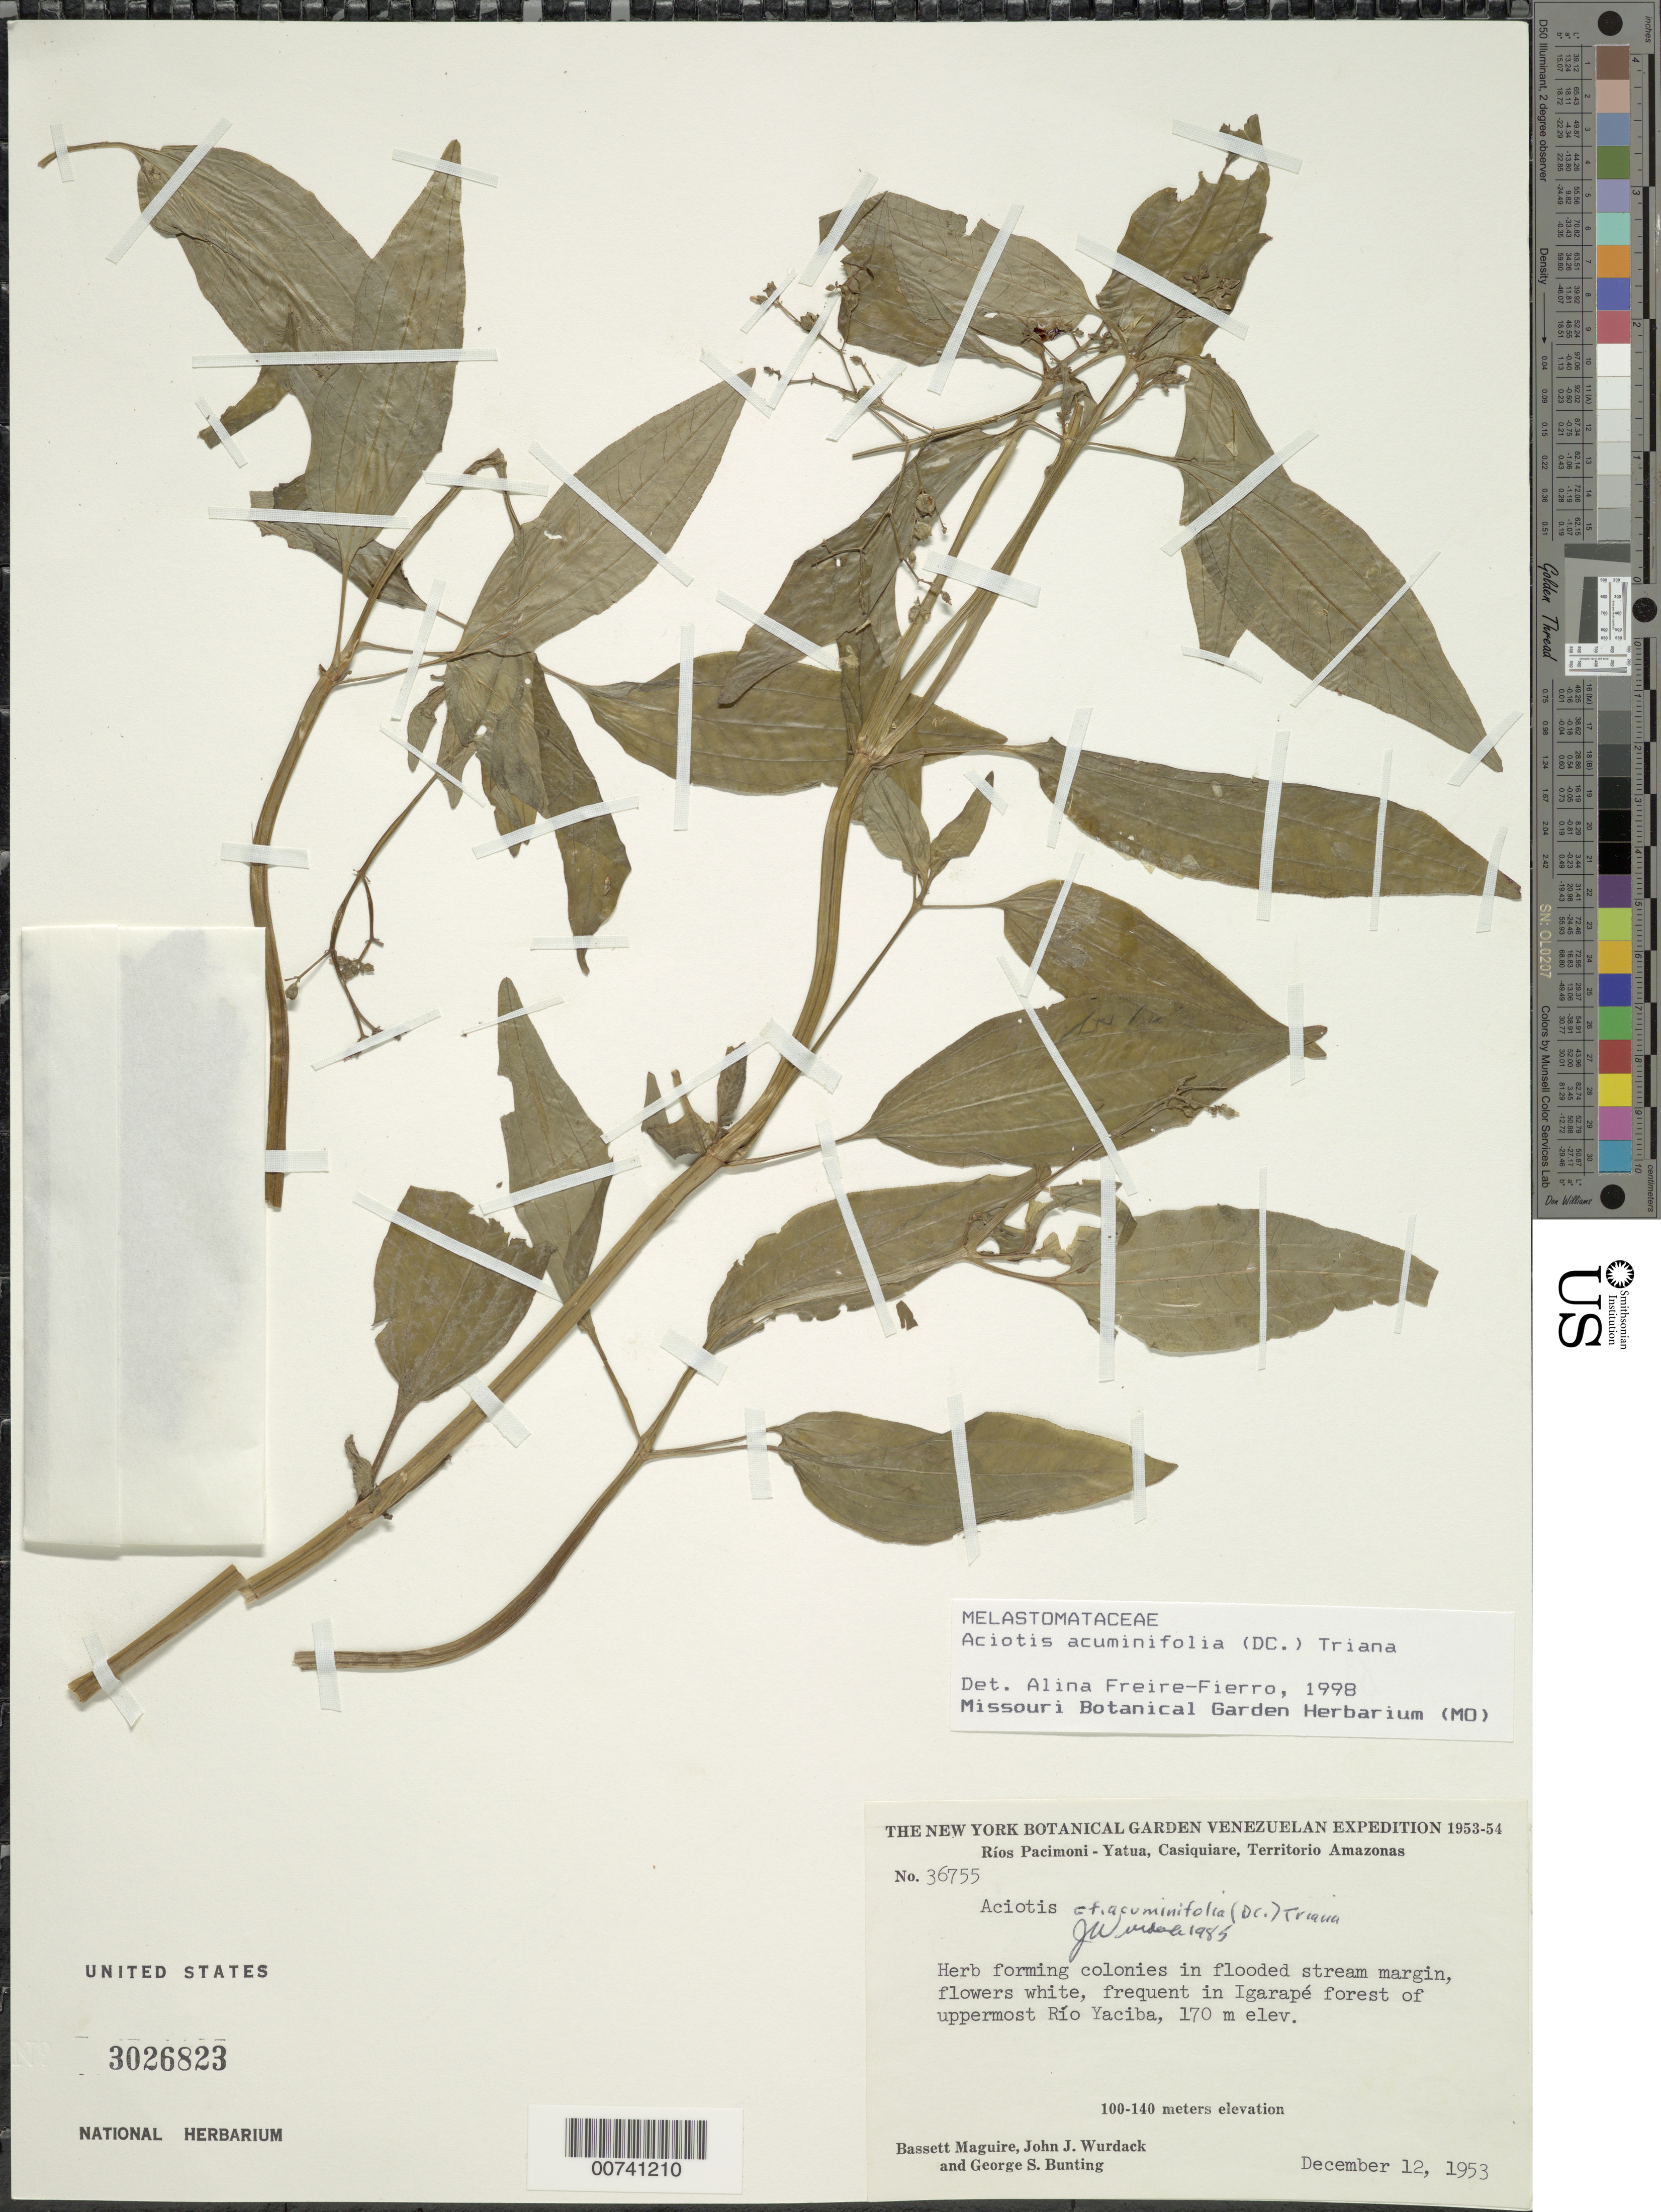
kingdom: Plantae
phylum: Tracheophyta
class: Magnoliopsida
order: Myrtales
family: Melastomataceae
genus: Aciotis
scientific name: Aciotis acuminifolia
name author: (Mart. ex DC.) Triana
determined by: Freire-Fierro, A.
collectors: B. Maguire, J. J. Wurdack & G. S. Bunting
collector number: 36755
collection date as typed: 12-Dec-53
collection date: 1953-12-12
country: Venezuela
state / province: Amazonas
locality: Ríos Pacimoni - Yatua, Casiquiare, uppermost Río Yatua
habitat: Igarapé forest, in flooded stream margin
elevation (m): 170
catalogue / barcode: US 3026823